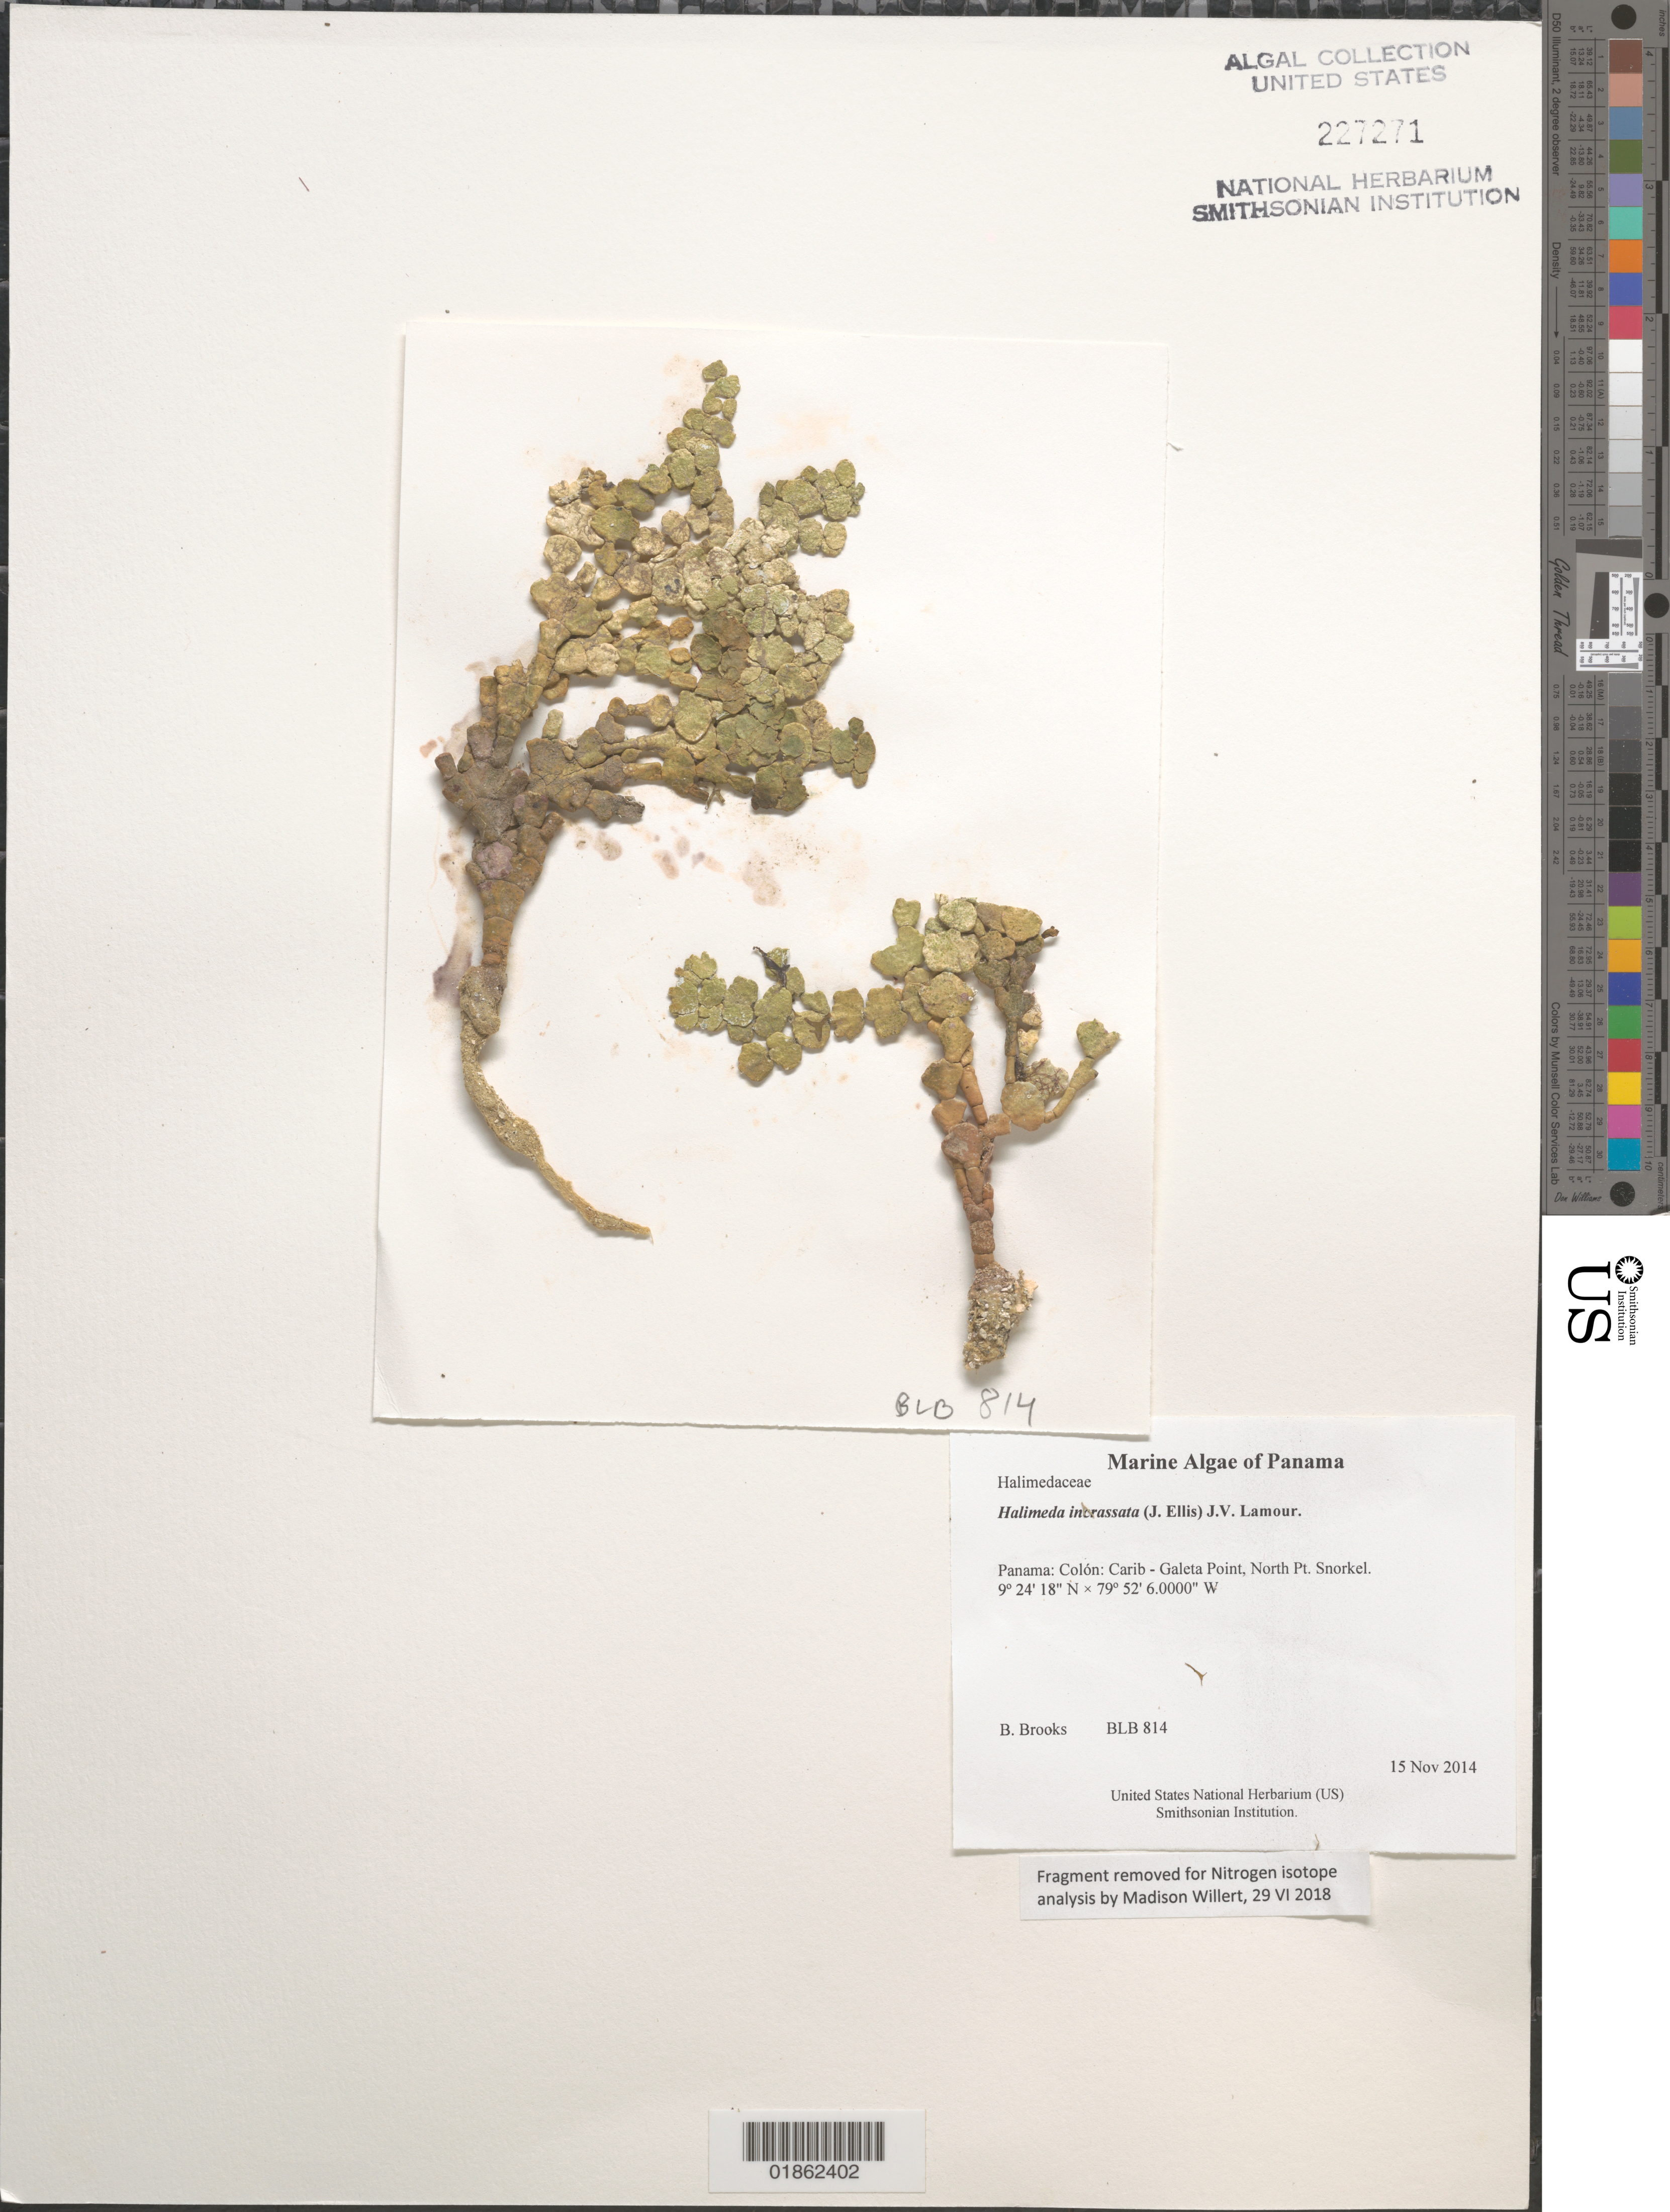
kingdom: Plantae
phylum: Chlorophyta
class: Ulvophyceae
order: Bryopsidales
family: Halimedaceae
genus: Halimeda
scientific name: Halimeda incrassata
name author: (J. Ellis) J.V.Lamouroux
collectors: B. Brooks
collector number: BLB 814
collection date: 2014-11-15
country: Panama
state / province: Colón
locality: Carib - Galeta Point, North Pt.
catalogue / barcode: US 227271